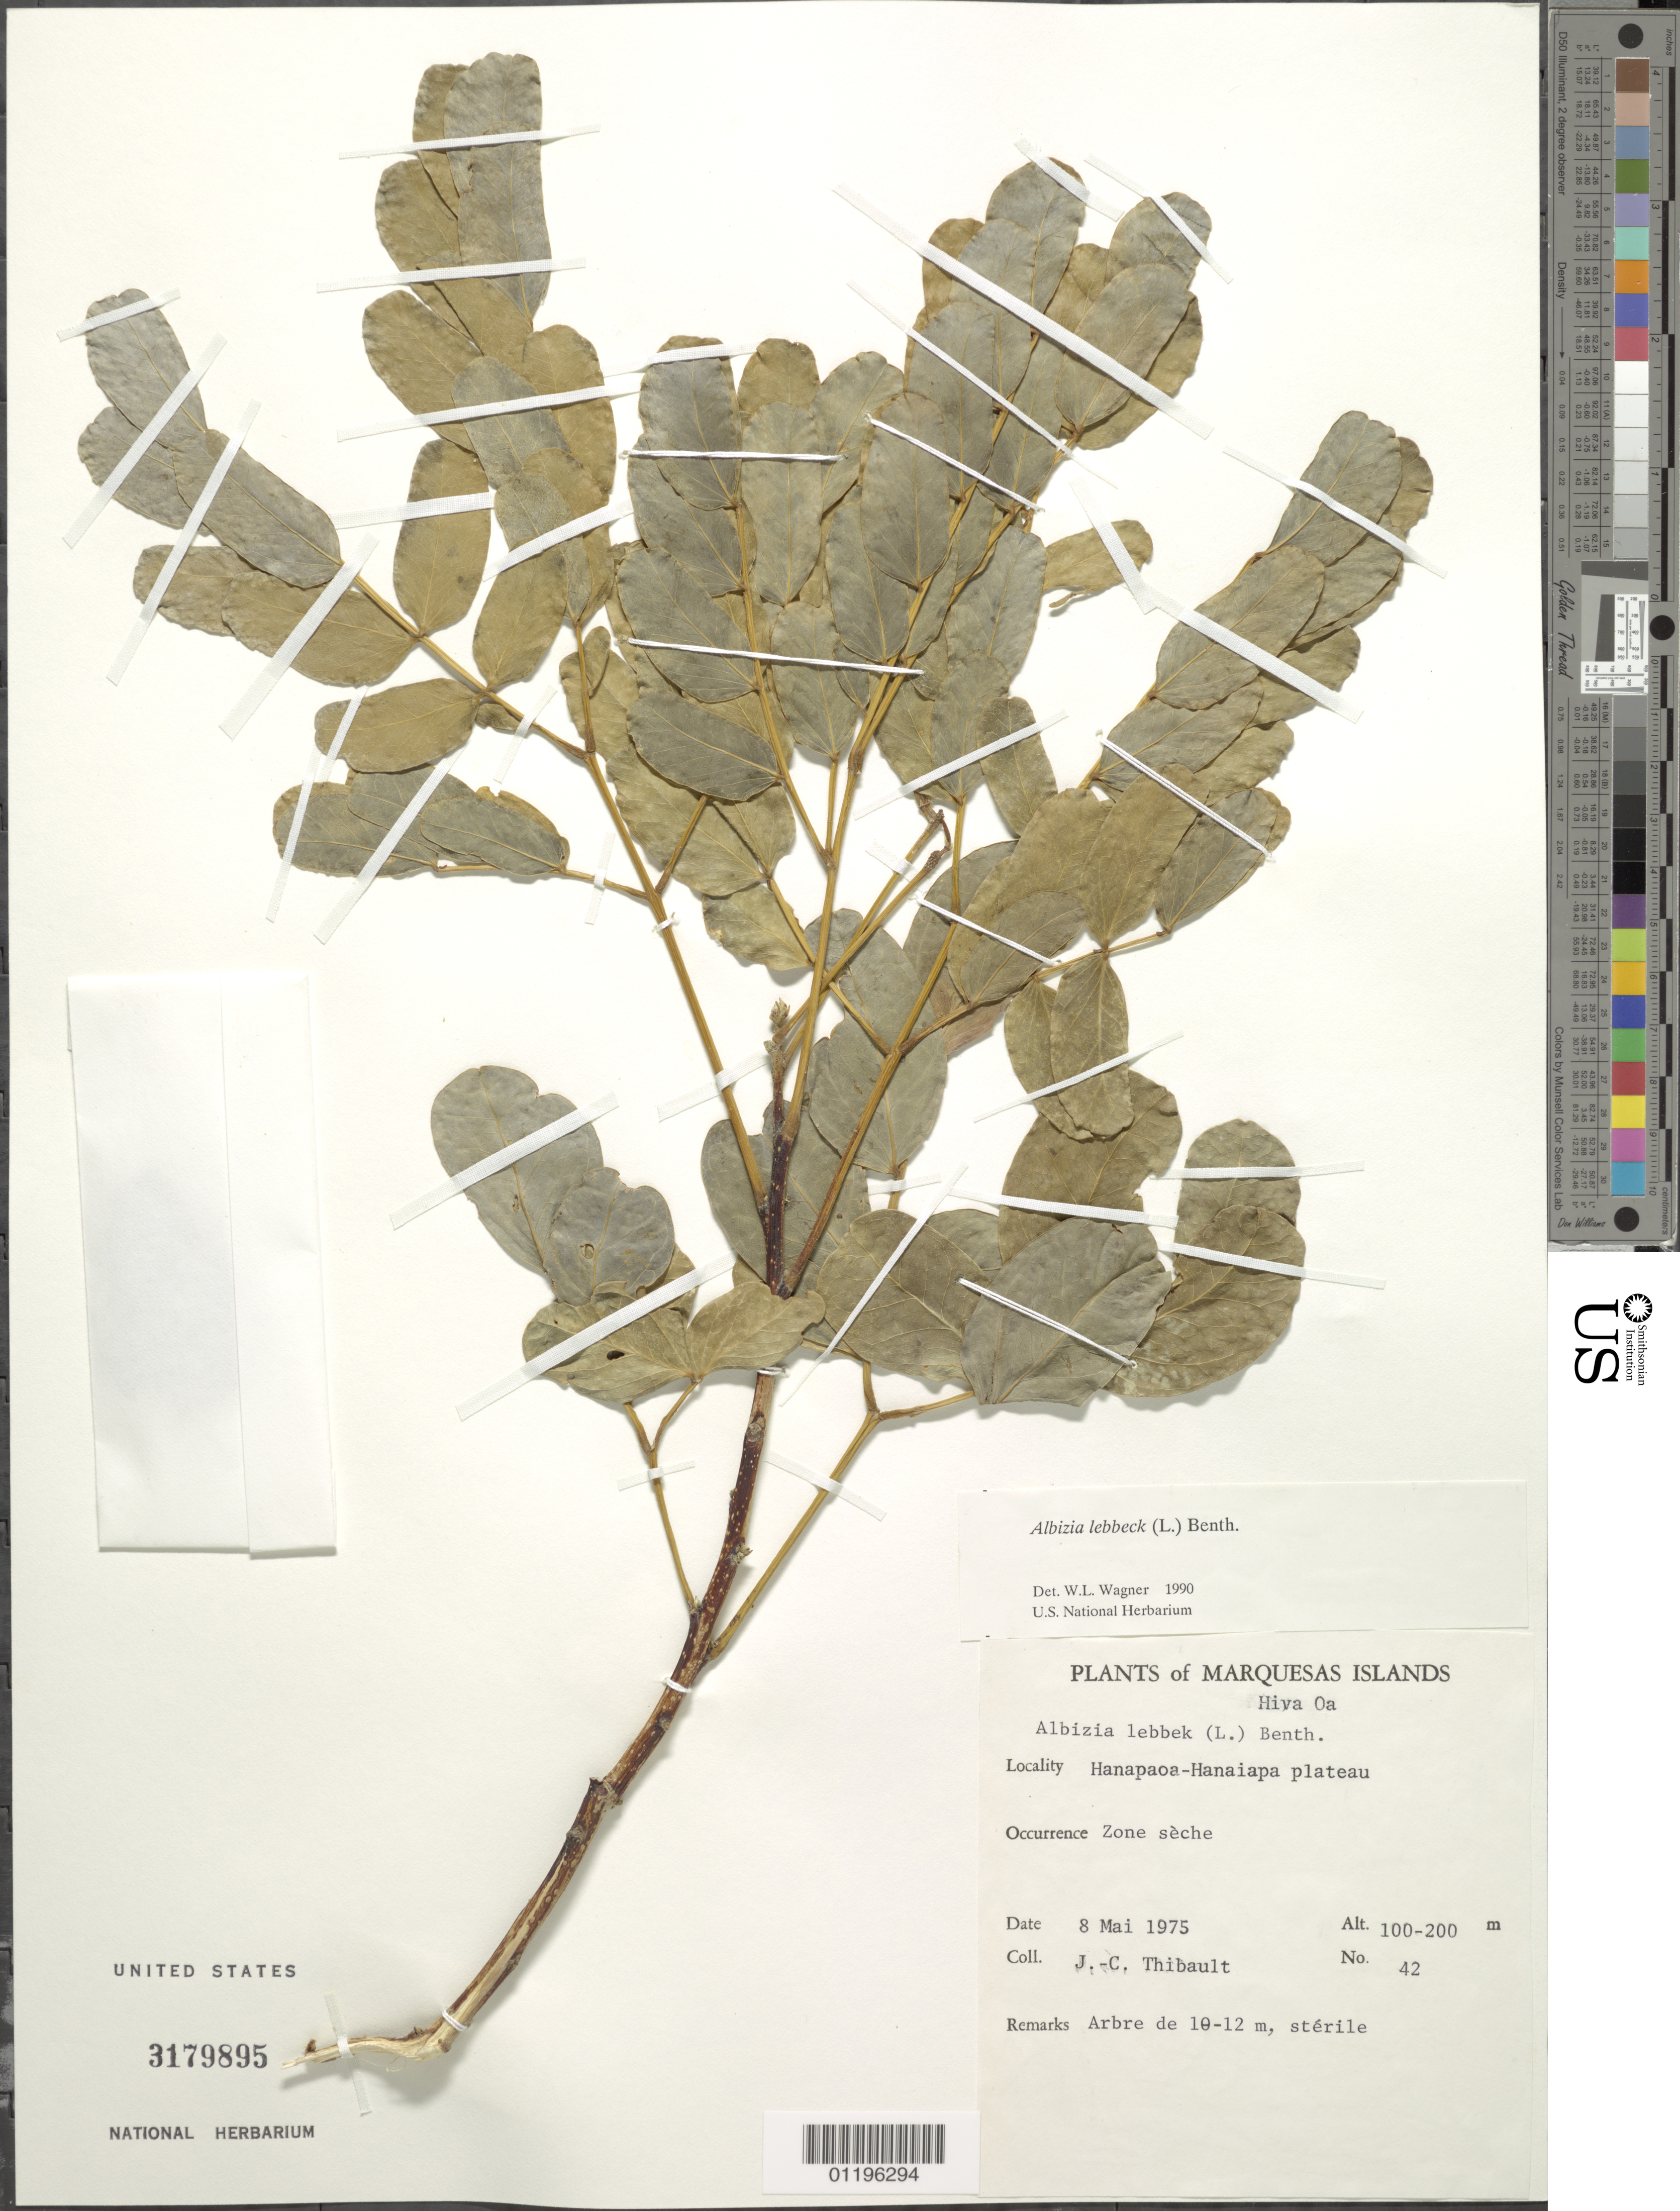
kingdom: Plantae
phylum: Tracheophyta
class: Magnoliopsida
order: Fabales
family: Fabaceae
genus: Albizia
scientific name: Albizia lebbeck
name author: (L.) Benth.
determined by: Wagner, W. L., (BOT), Smithsonian Institution - National Museum of Natural History (UNITED STATES)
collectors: J. Thibault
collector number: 42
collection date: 1975-05-08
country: French Polynesia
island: Hiva Oa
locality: Hanapaoa-Hanaiapa plateau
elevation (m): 100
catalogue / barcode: US 3179895